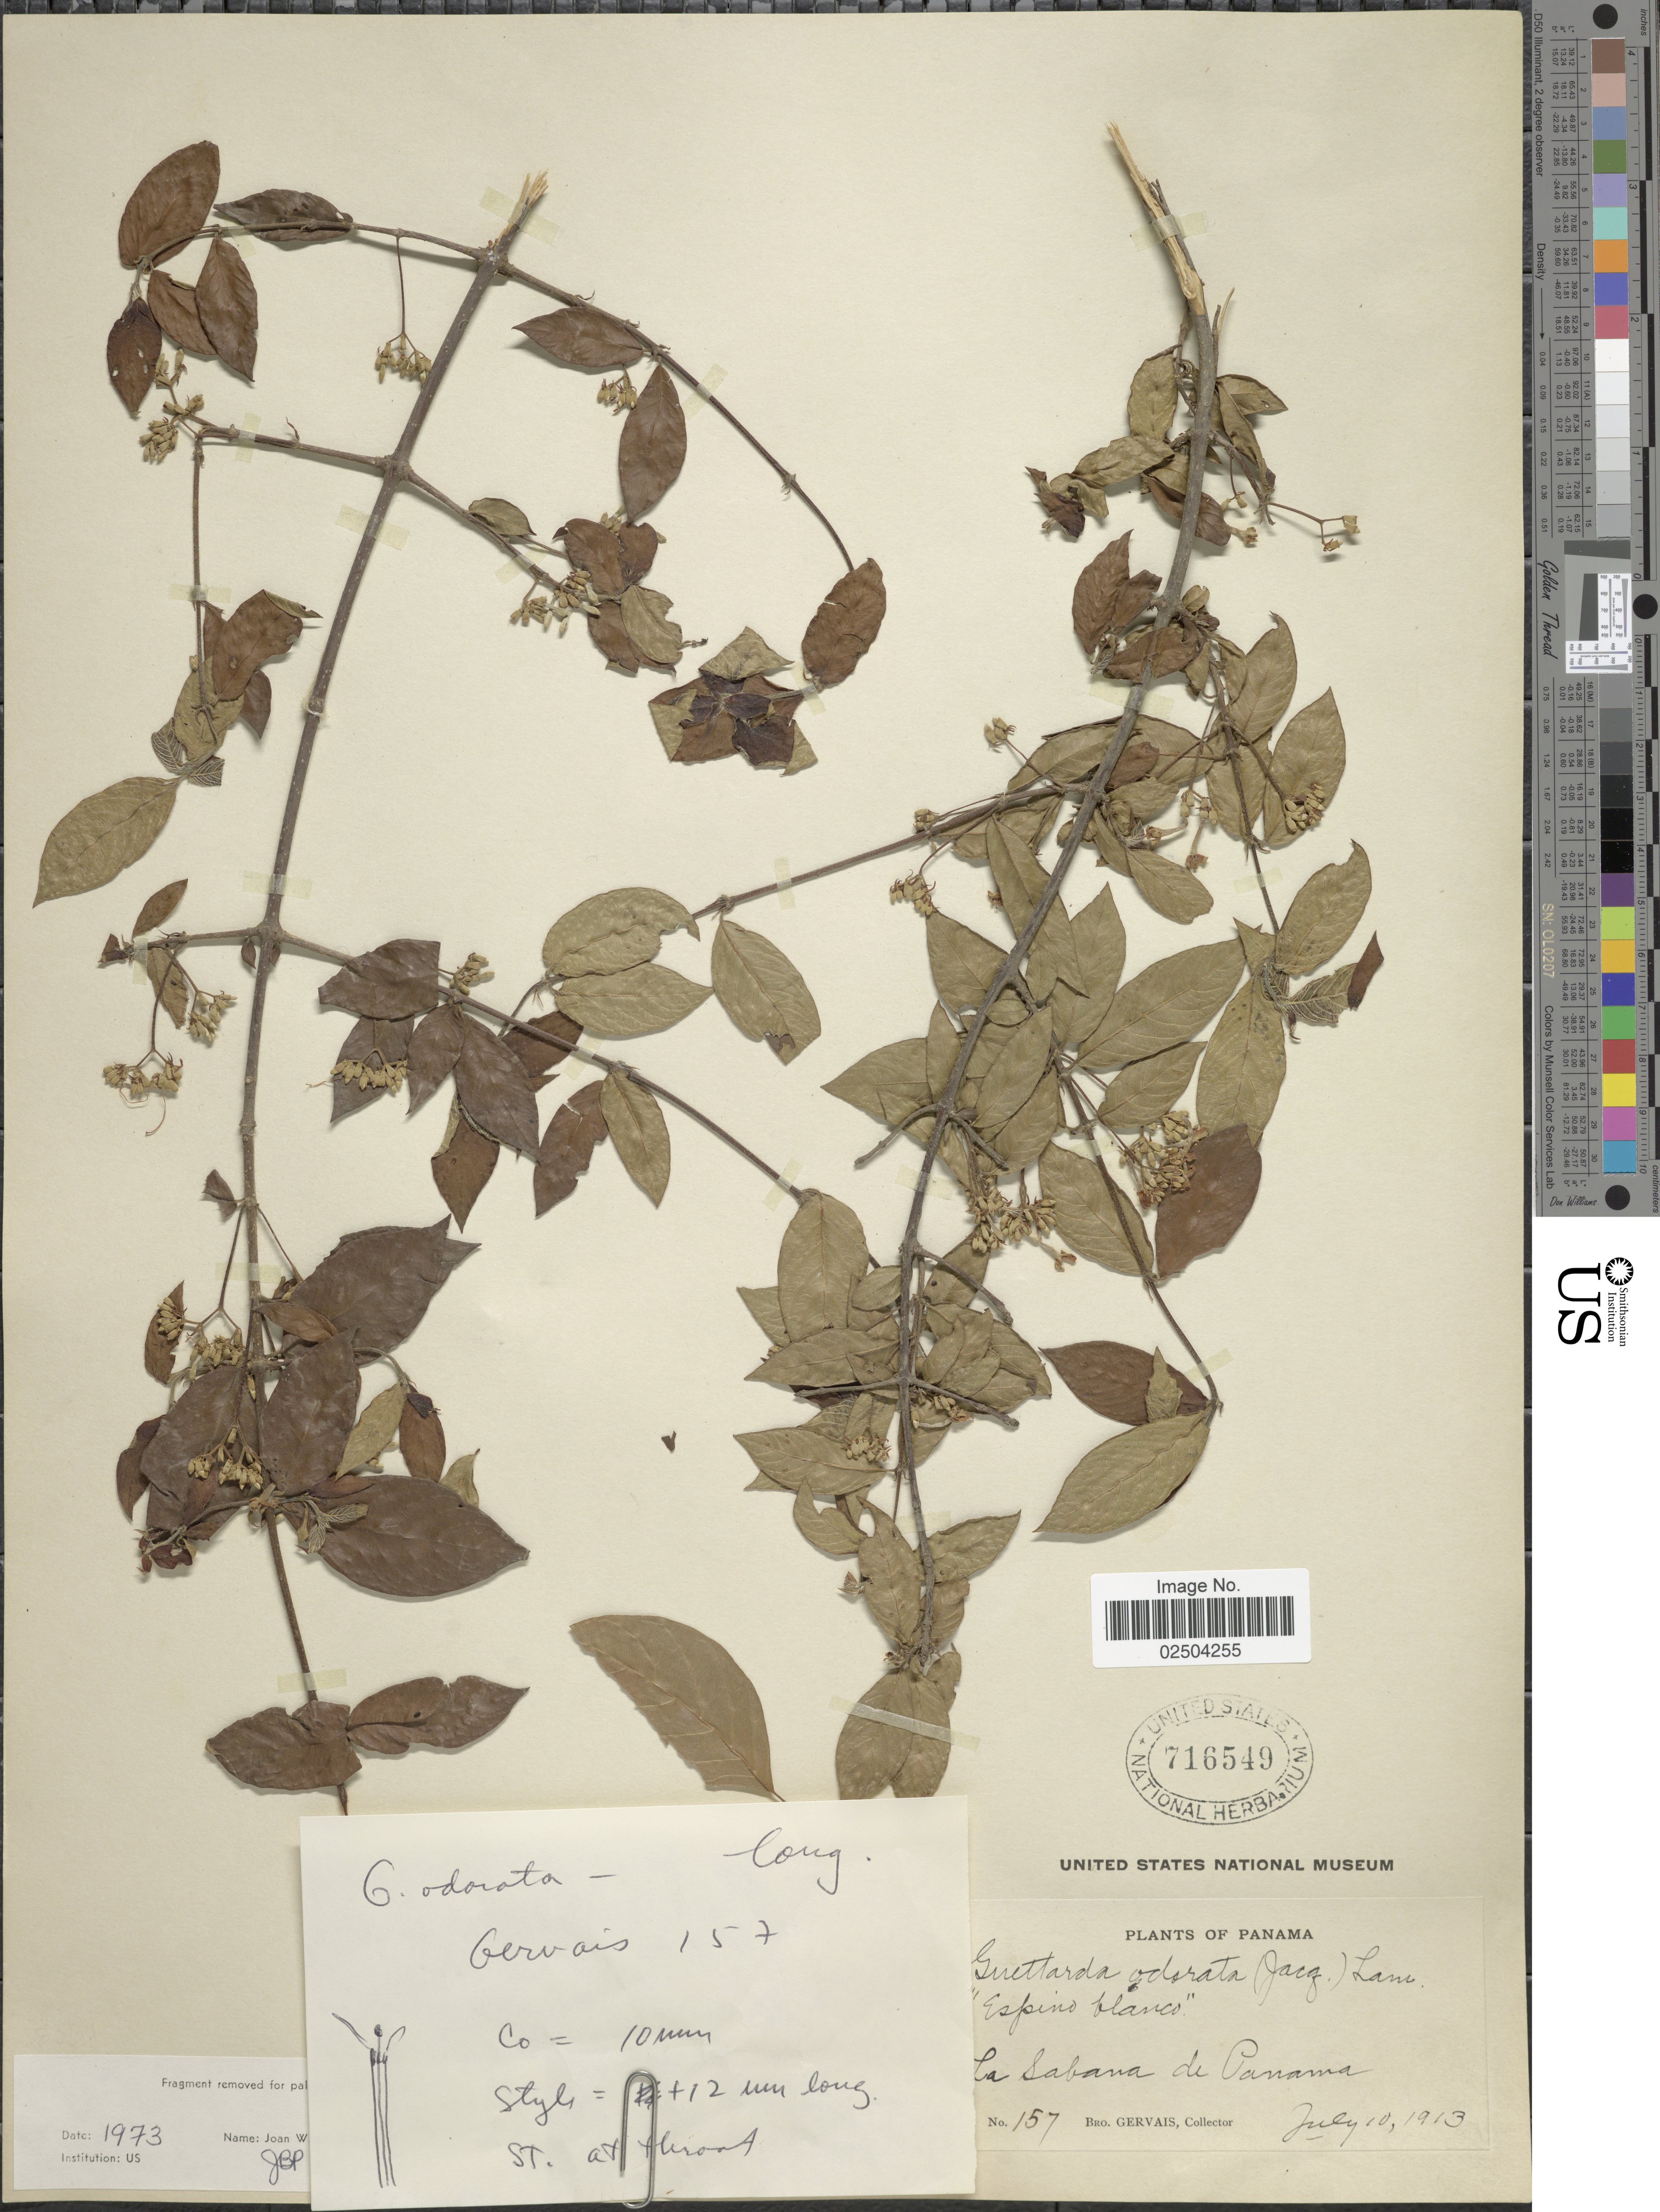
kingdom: Plantae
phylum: Tracheophyta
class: Magnoliopsida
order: Gentianales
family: Rubiaceae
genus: Guettarda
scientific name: Guettarda odorata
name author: (Jacq.) Lam.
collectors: B. Gervais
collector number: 157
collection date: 1913-07-10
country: Panama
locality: La Sabanas de Panama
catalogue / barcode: US 716549